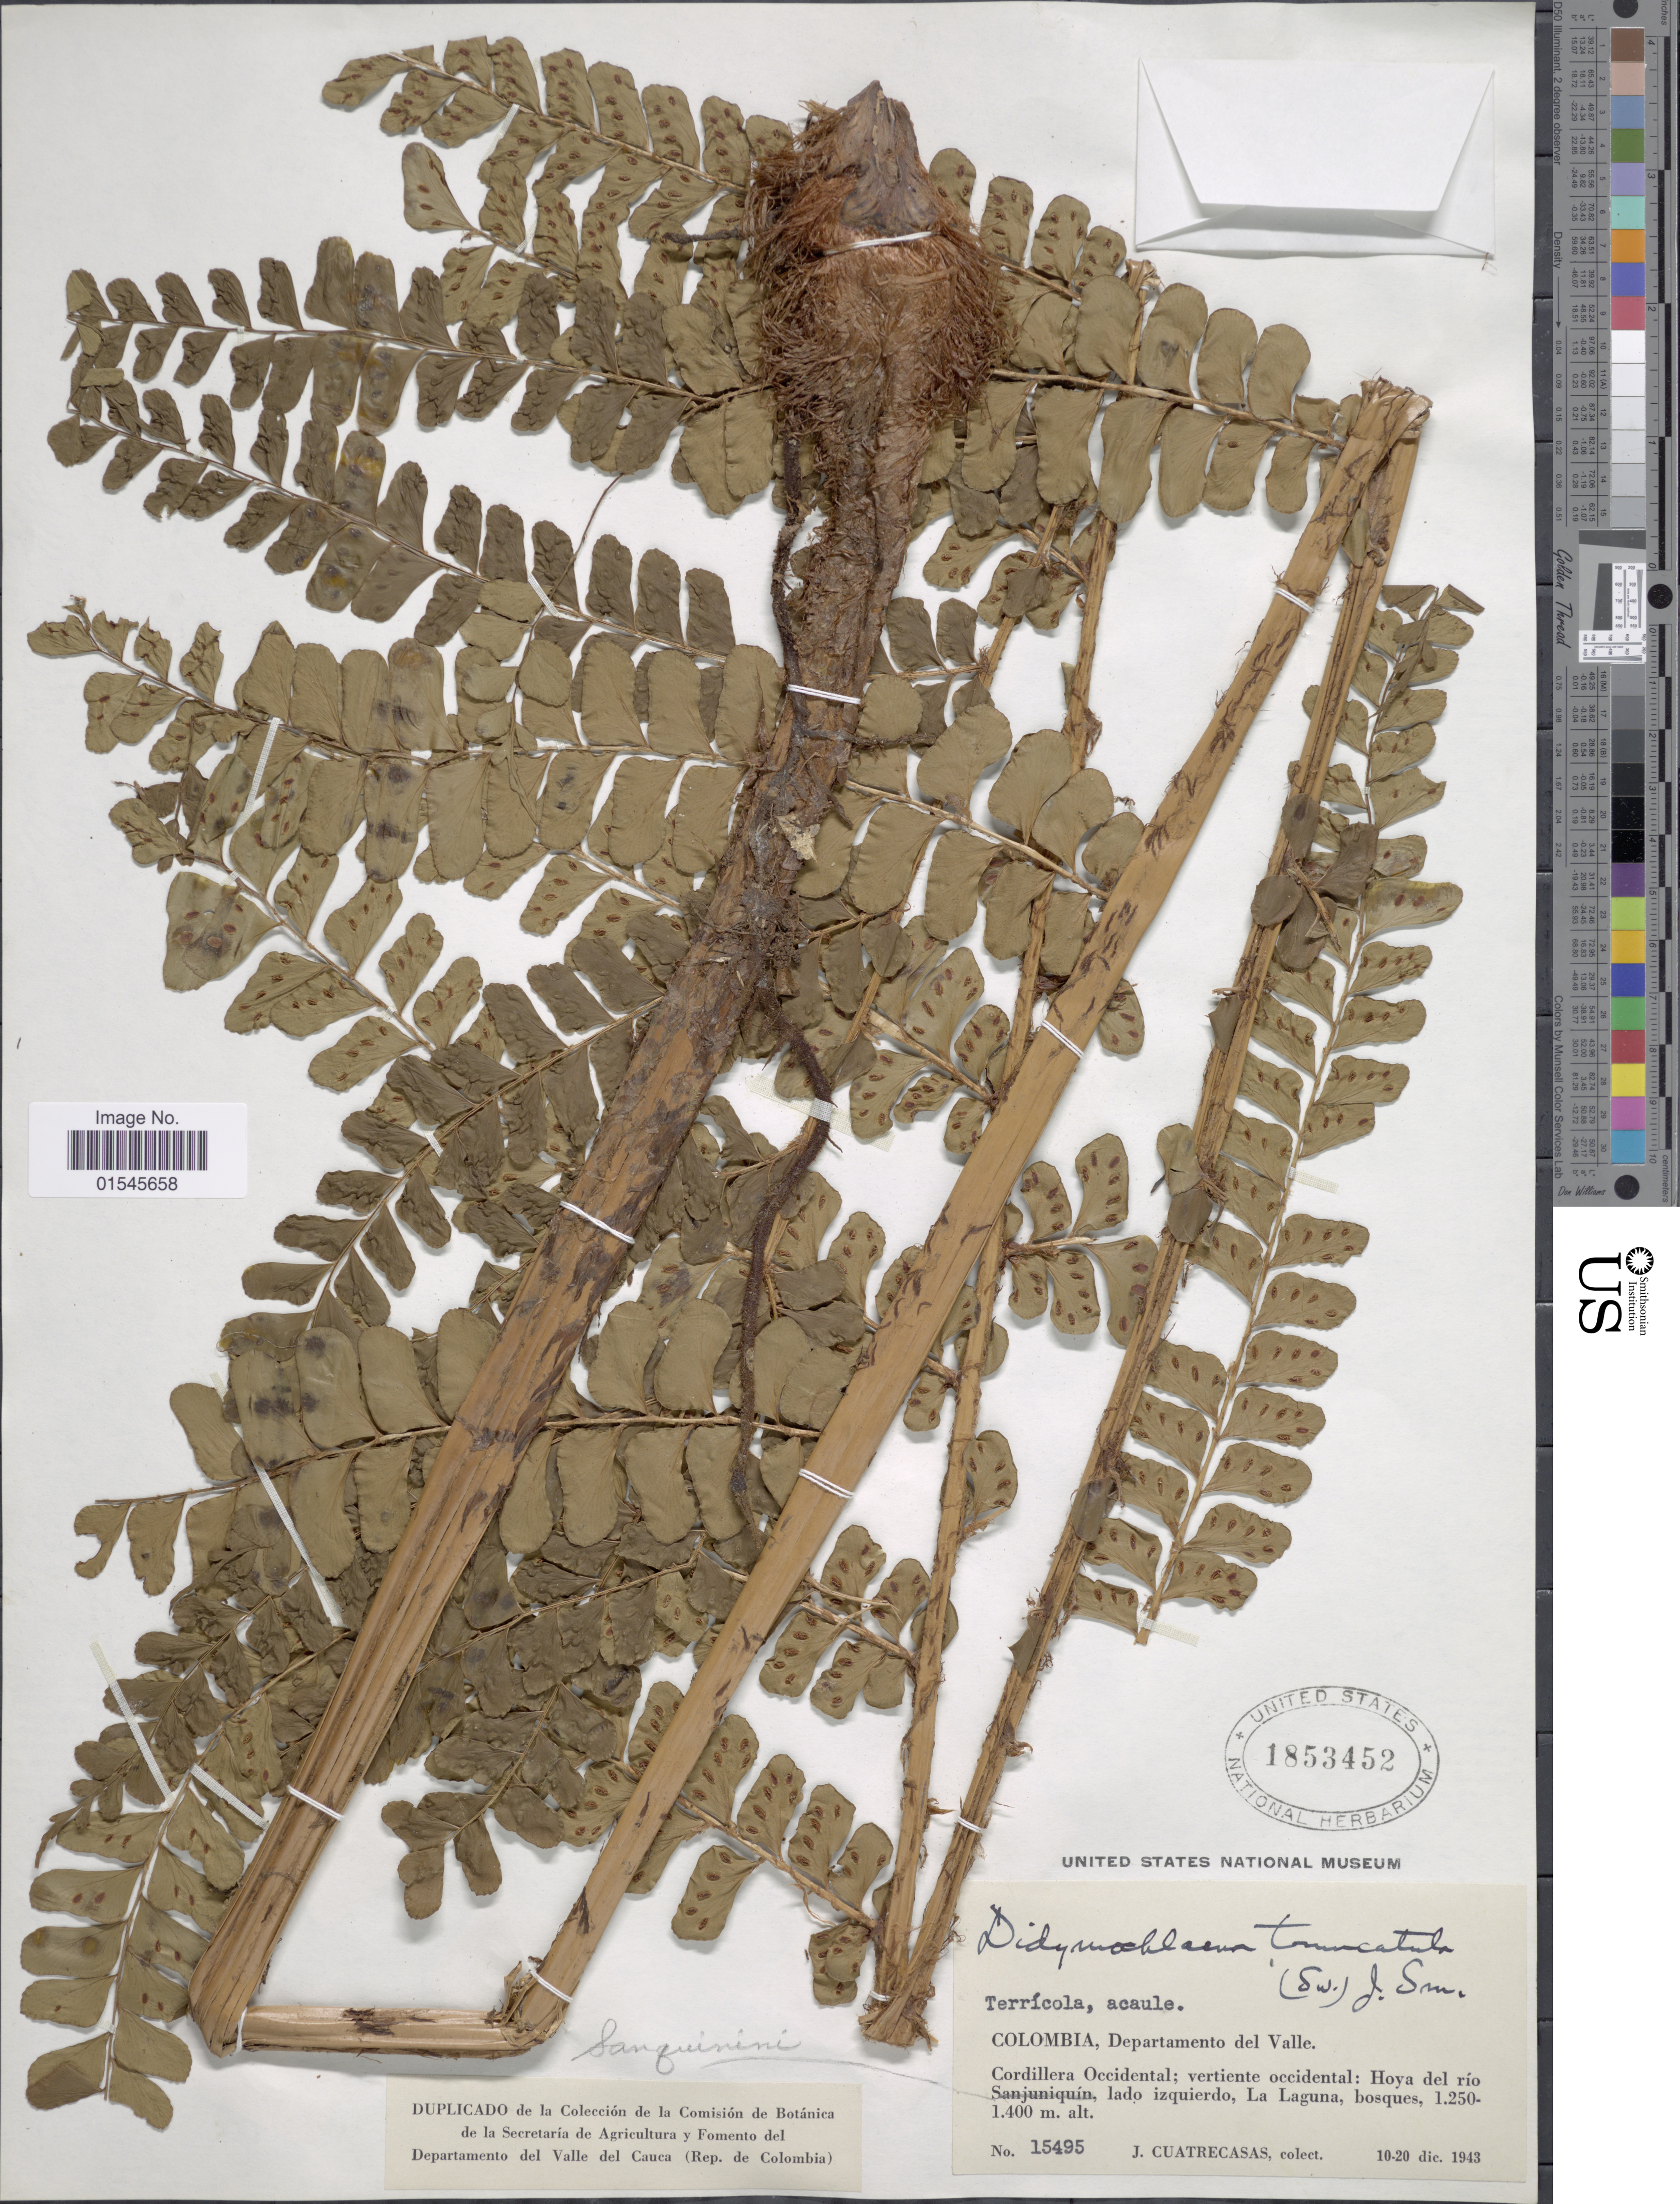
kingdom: Plantae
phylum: Tracheophyta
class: Polypodiopsida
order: Polypodiales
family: Didymochlaenaceae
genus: Didymochlaena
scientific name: Didymochlaena truncatula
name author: (Sw.) J. Sm.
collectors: J. Cuatrecasas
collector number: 15495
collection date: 1943-12-10/1943-12-20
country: Colombia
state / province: Valle del Cauca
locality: Departamento del valle. Cordillera Occidental; vertiente occidental: Hoya del río Sanquinini, lado izquierdo, la Laguna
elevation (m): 1250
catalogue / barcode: US 1853452